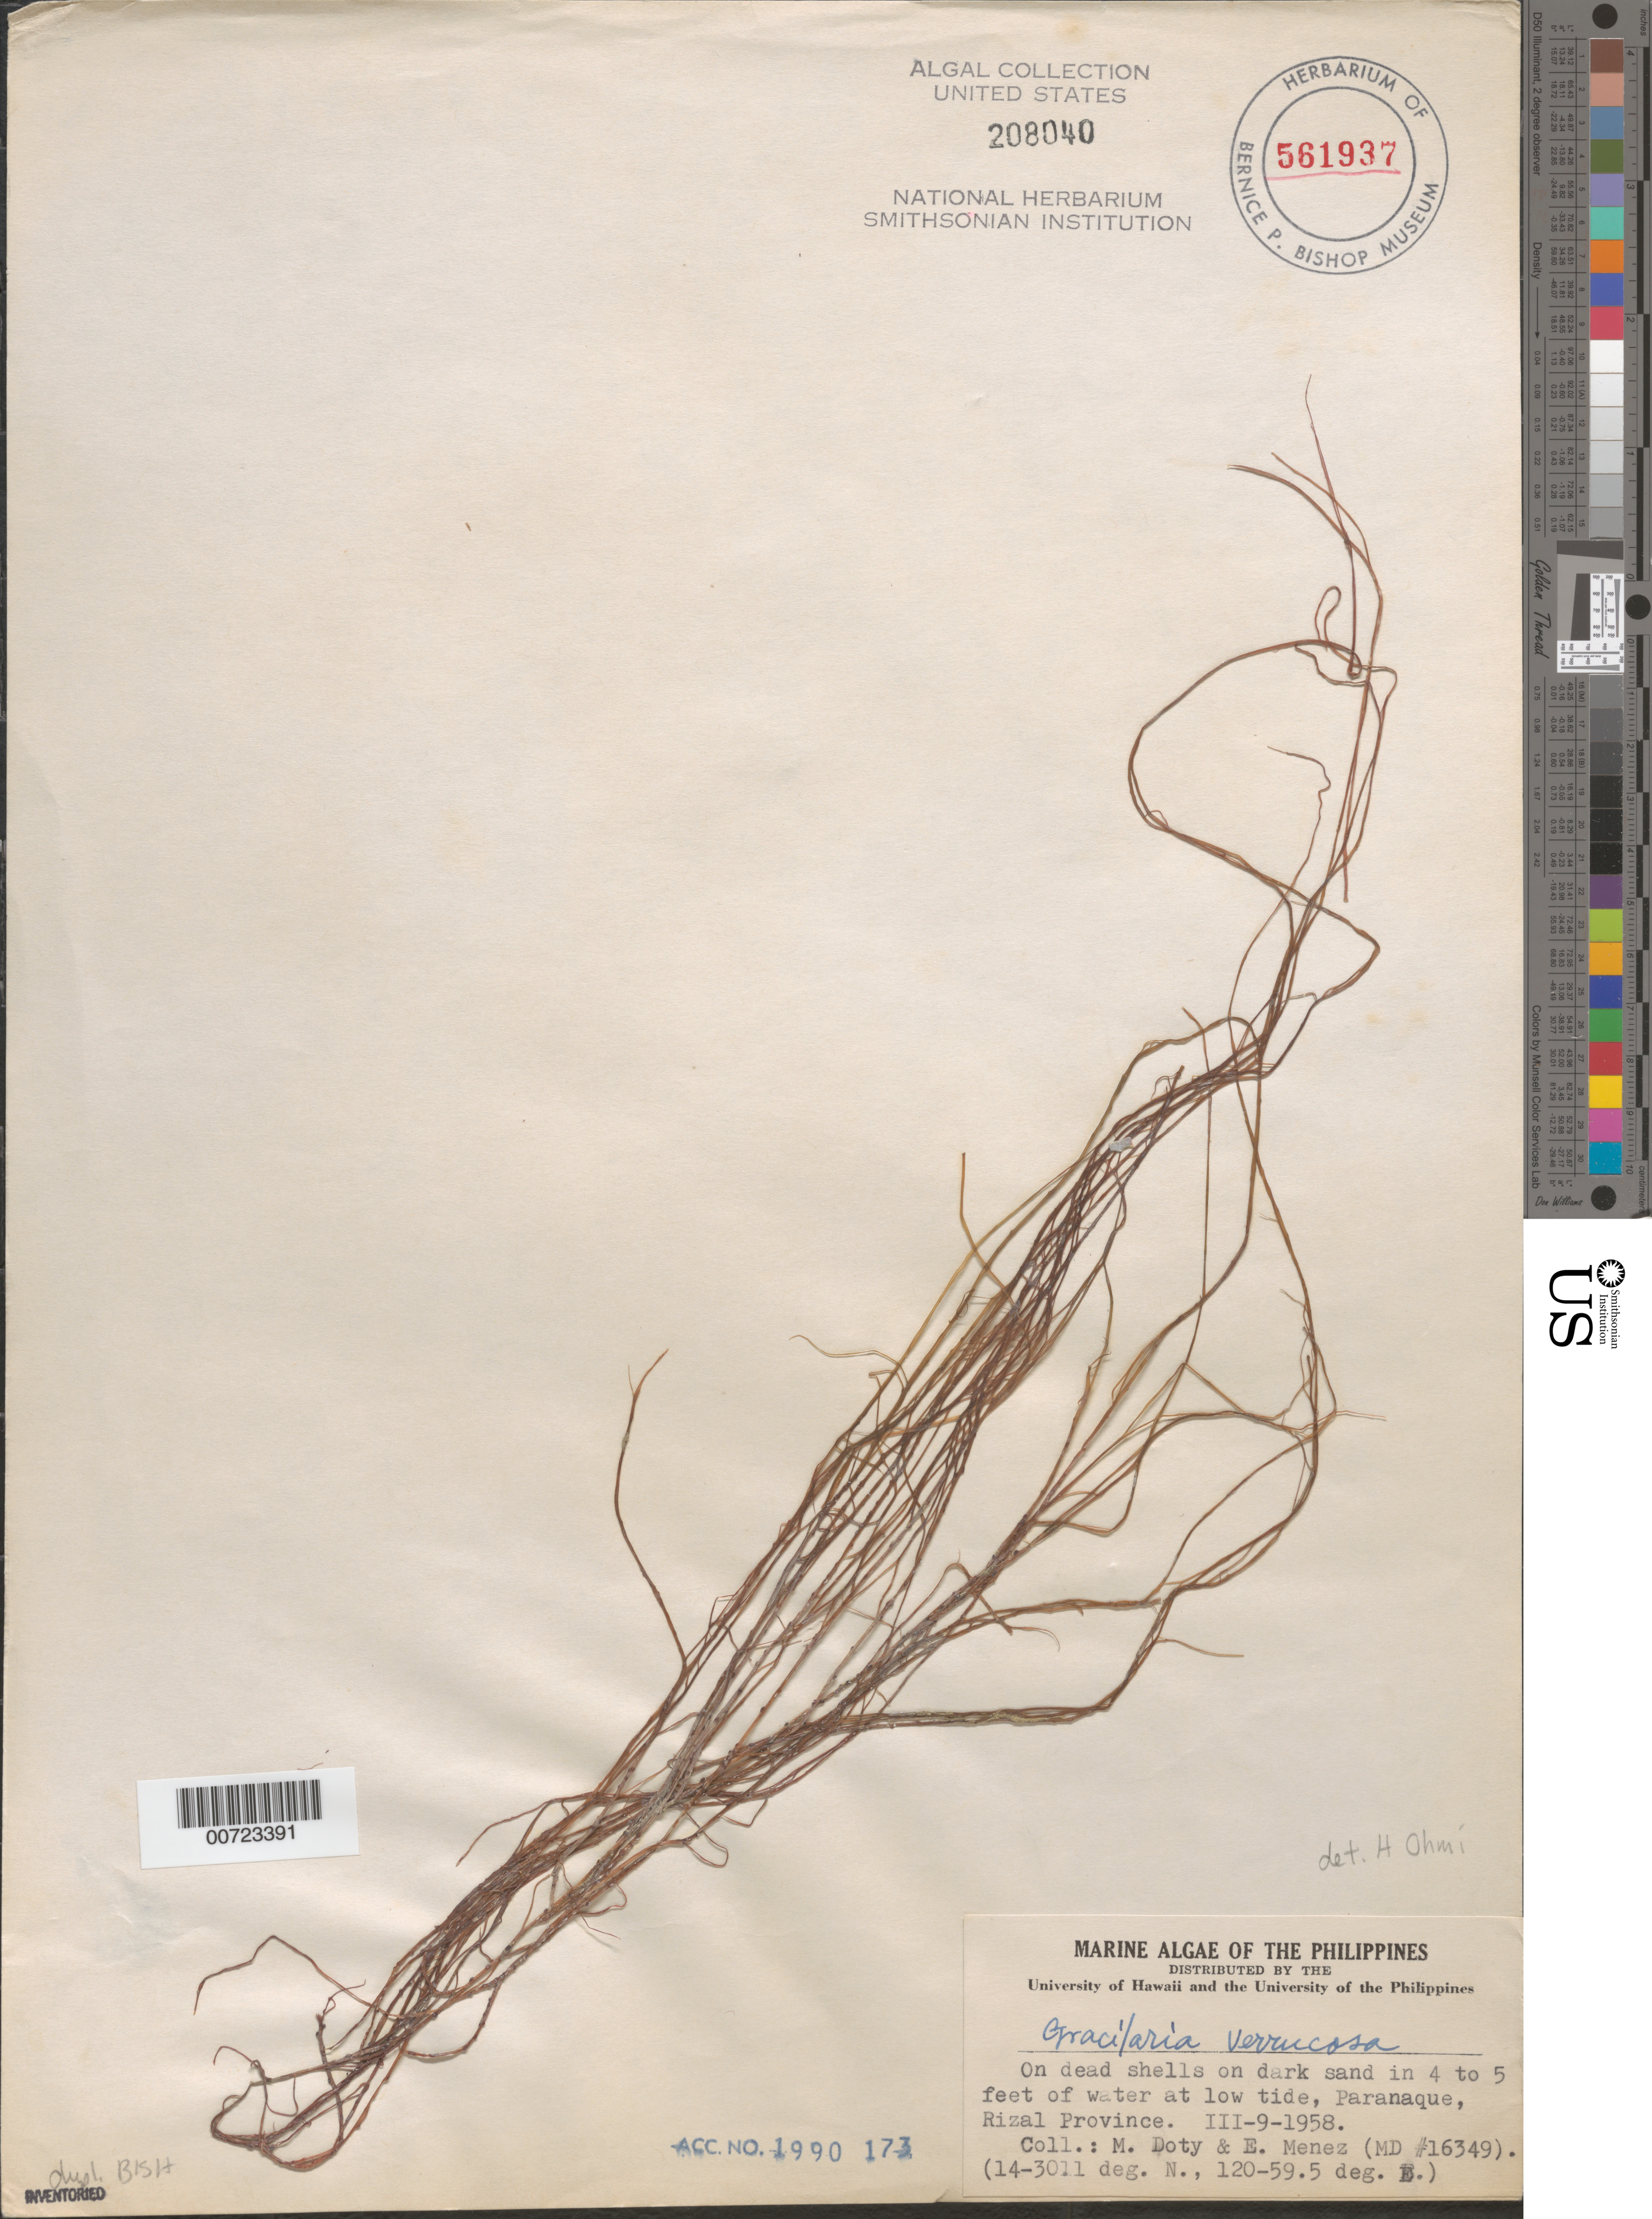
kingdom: Plantae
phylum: Rhodophyta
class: Florideophyceae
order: Gracilariales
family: Gracilariaceae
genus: Gracilaria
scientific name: Gracilaria verrucosa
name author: (Huds.) Papenf.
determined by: Ohmi, H.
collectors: M. S. Doty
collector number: MSD 16349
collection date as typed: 09 Mar 1958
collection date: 1958-03-09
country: Philippines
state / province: National Capital Region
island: Luzon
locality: Paranaque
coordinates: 14-30.1 deg. N., 120-59.5 deg. E.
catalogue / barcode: US 208040